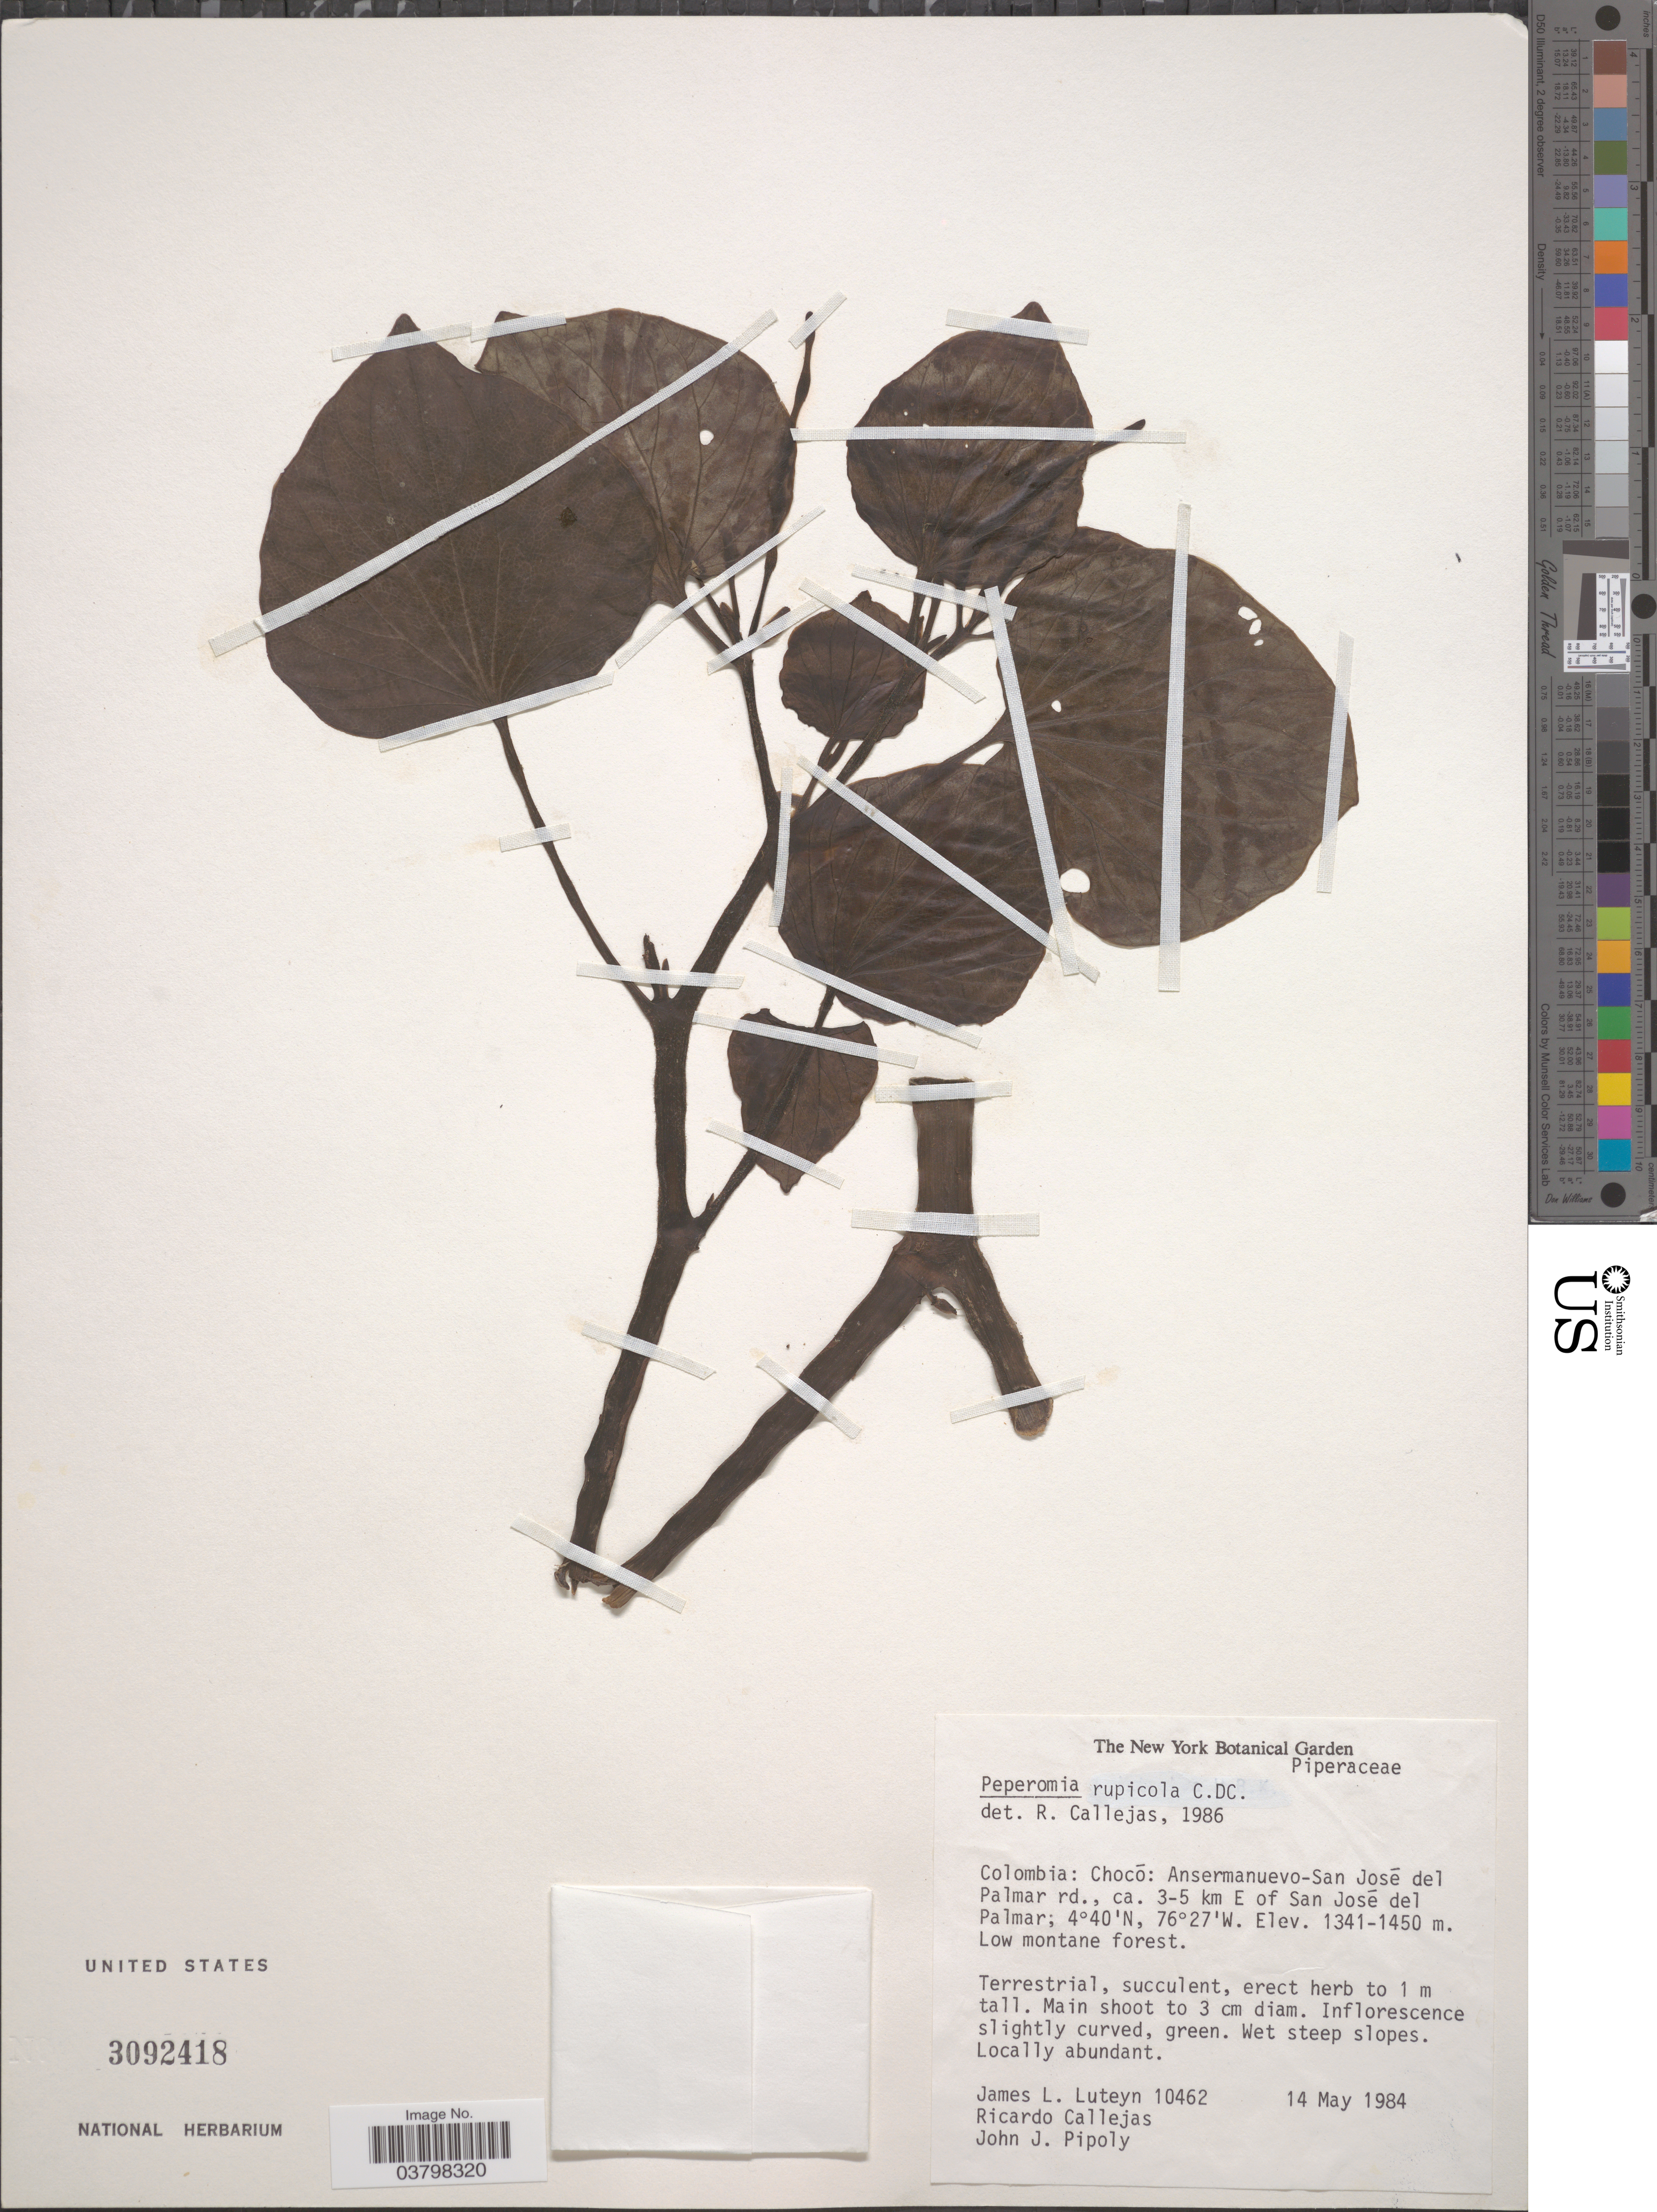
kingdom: Plantae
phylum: Tracheophyta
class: Magnoliopsida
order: Piperales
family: Piperaceae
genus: Peperomia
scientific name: Peperomia elsana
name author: Trel. & Yunck.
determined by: Jiménez, José Estaban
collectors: J. Luteyn, R. Callejas & J. J. Pipoly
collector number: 10462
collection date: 1984-05-14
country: Colombia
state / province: Chocó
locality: Ansermanuevo-San José del Palmar rd., ca. 3-5 km E of San José del Palmar.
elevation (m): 1341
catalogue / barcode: US 3092418